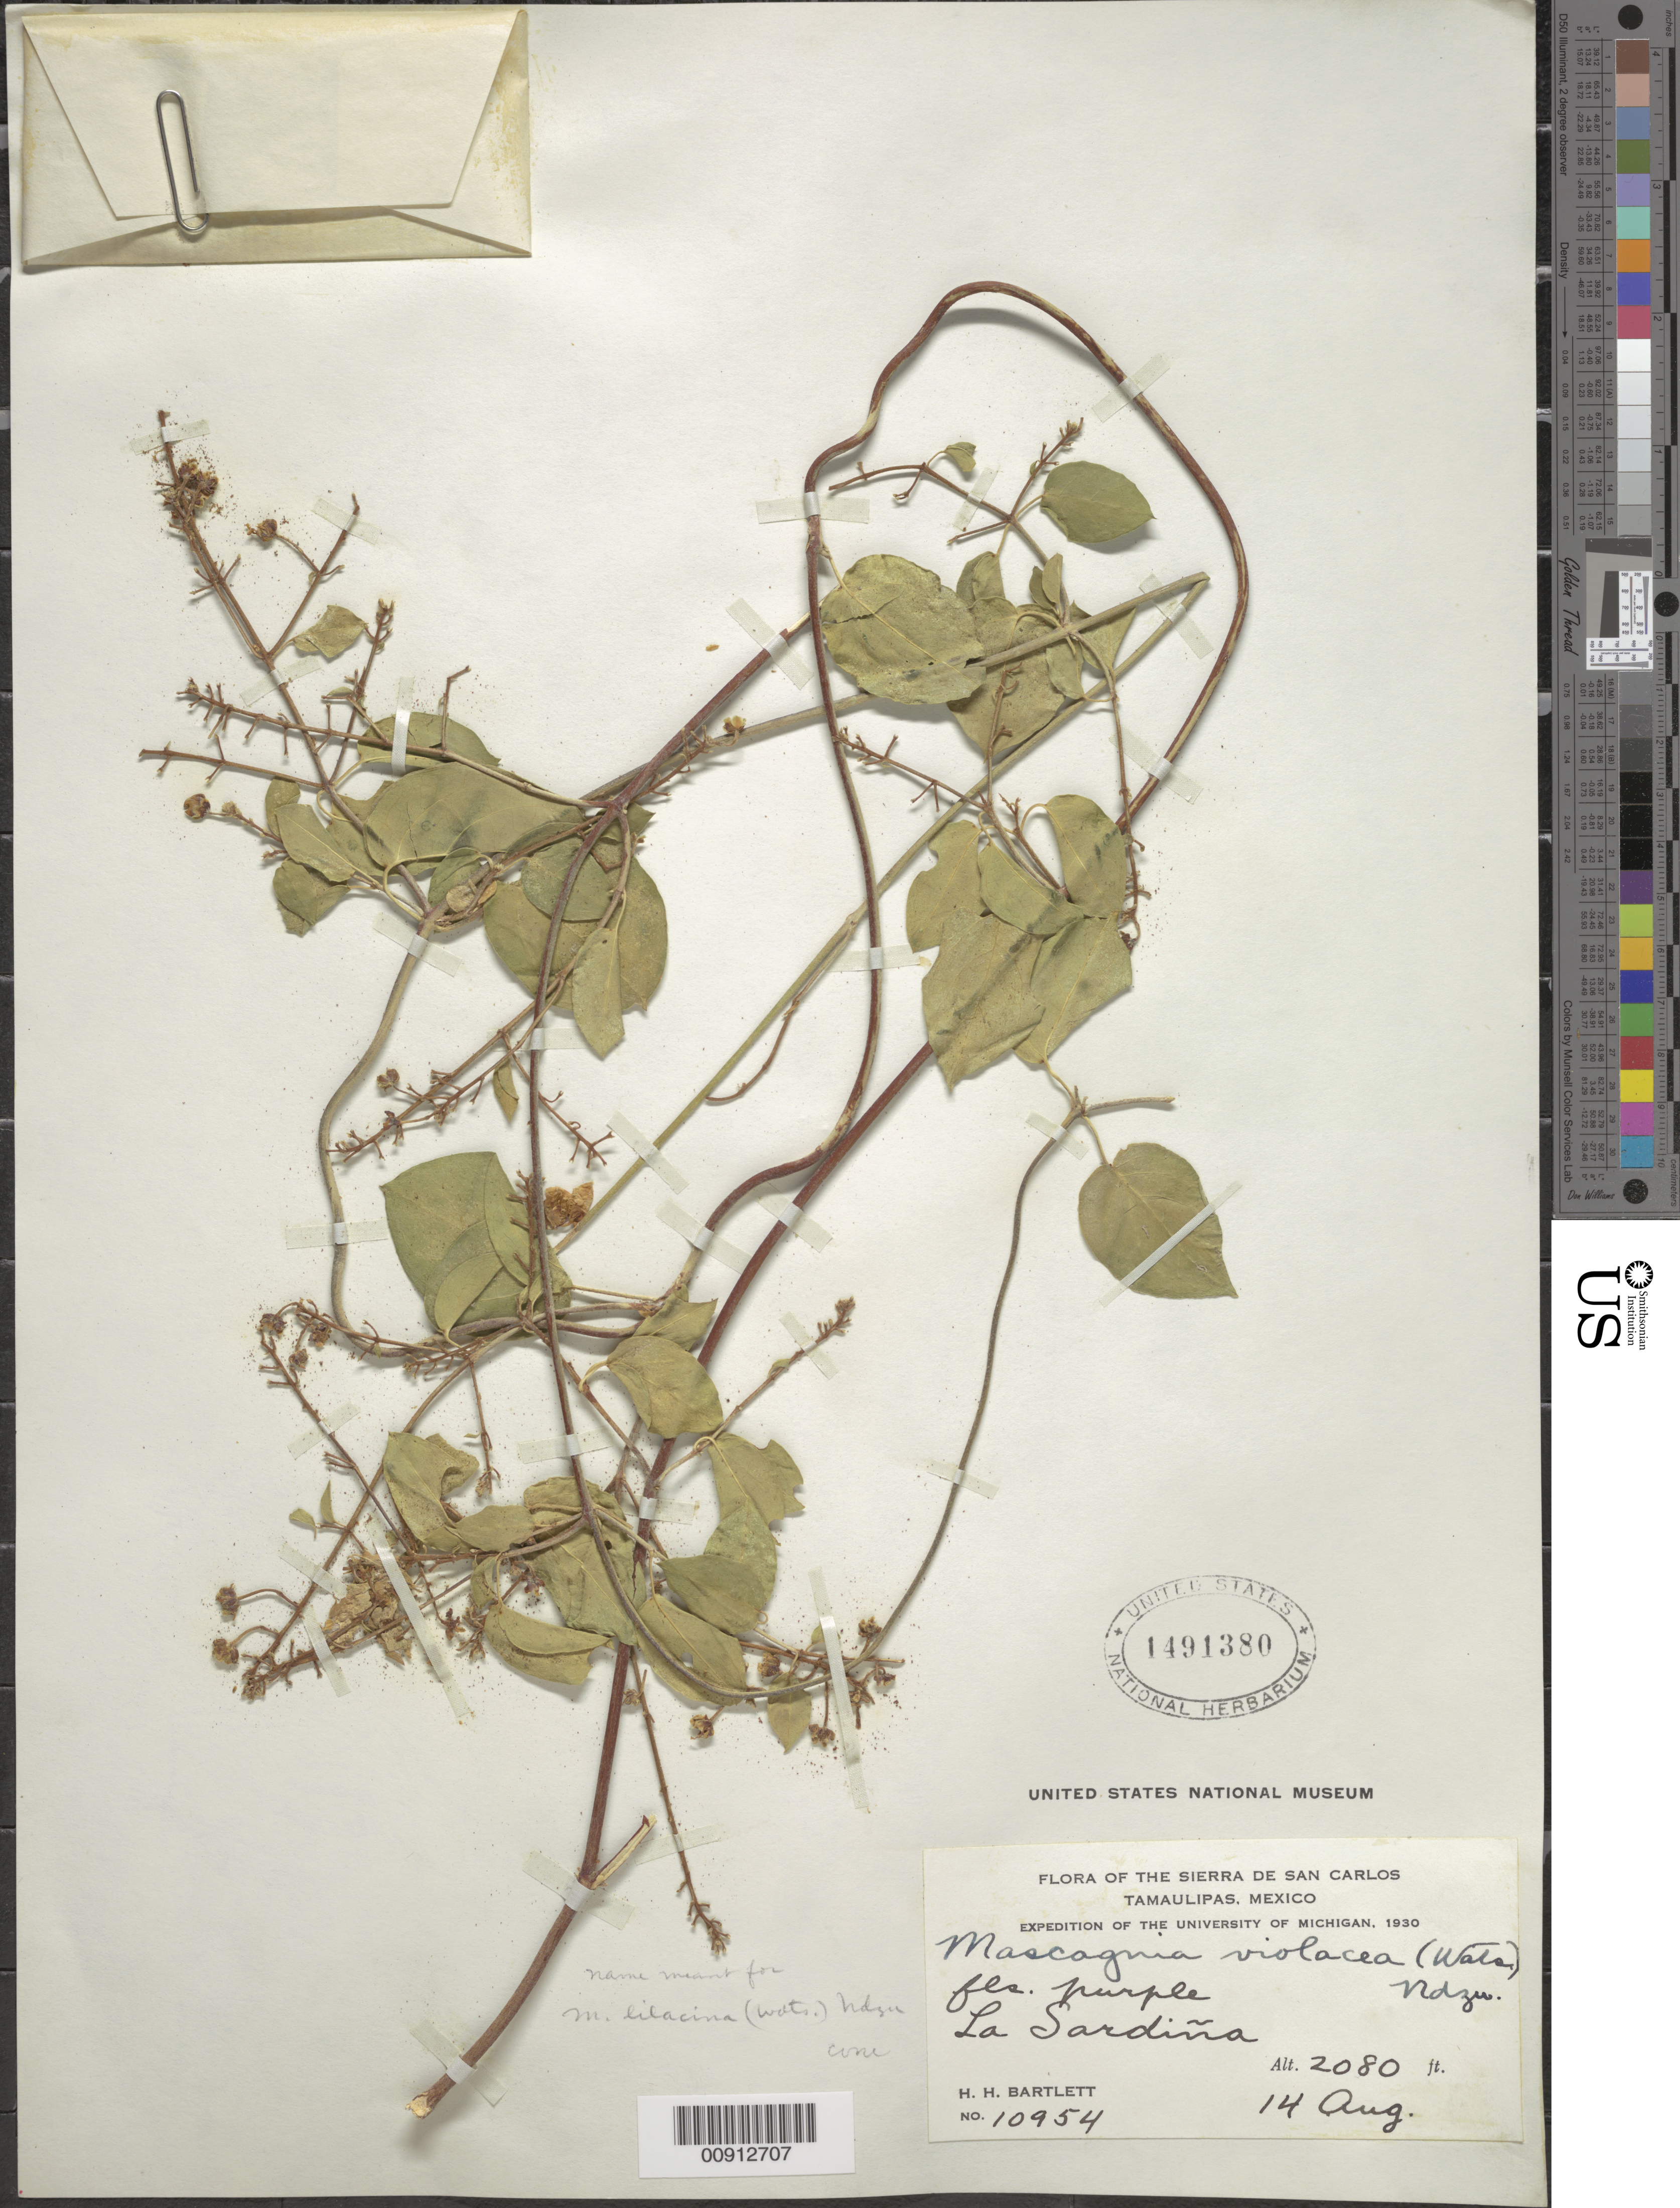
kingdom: Plantae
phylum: Tracheophyta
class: Magnoliopsida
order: Malpighiales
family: Malpighiaceae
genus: Mascagnia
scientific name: Mascagnia lilacina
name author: (S. Watson) Nied.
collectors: H. H. Bartlett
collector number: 10954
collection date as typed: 14 Aug 1930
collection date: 1930-08-14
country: Mexico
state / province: Tamaulipas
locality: La Sardiña, Tamaulipas.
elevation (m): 634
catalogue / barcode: US 1491380